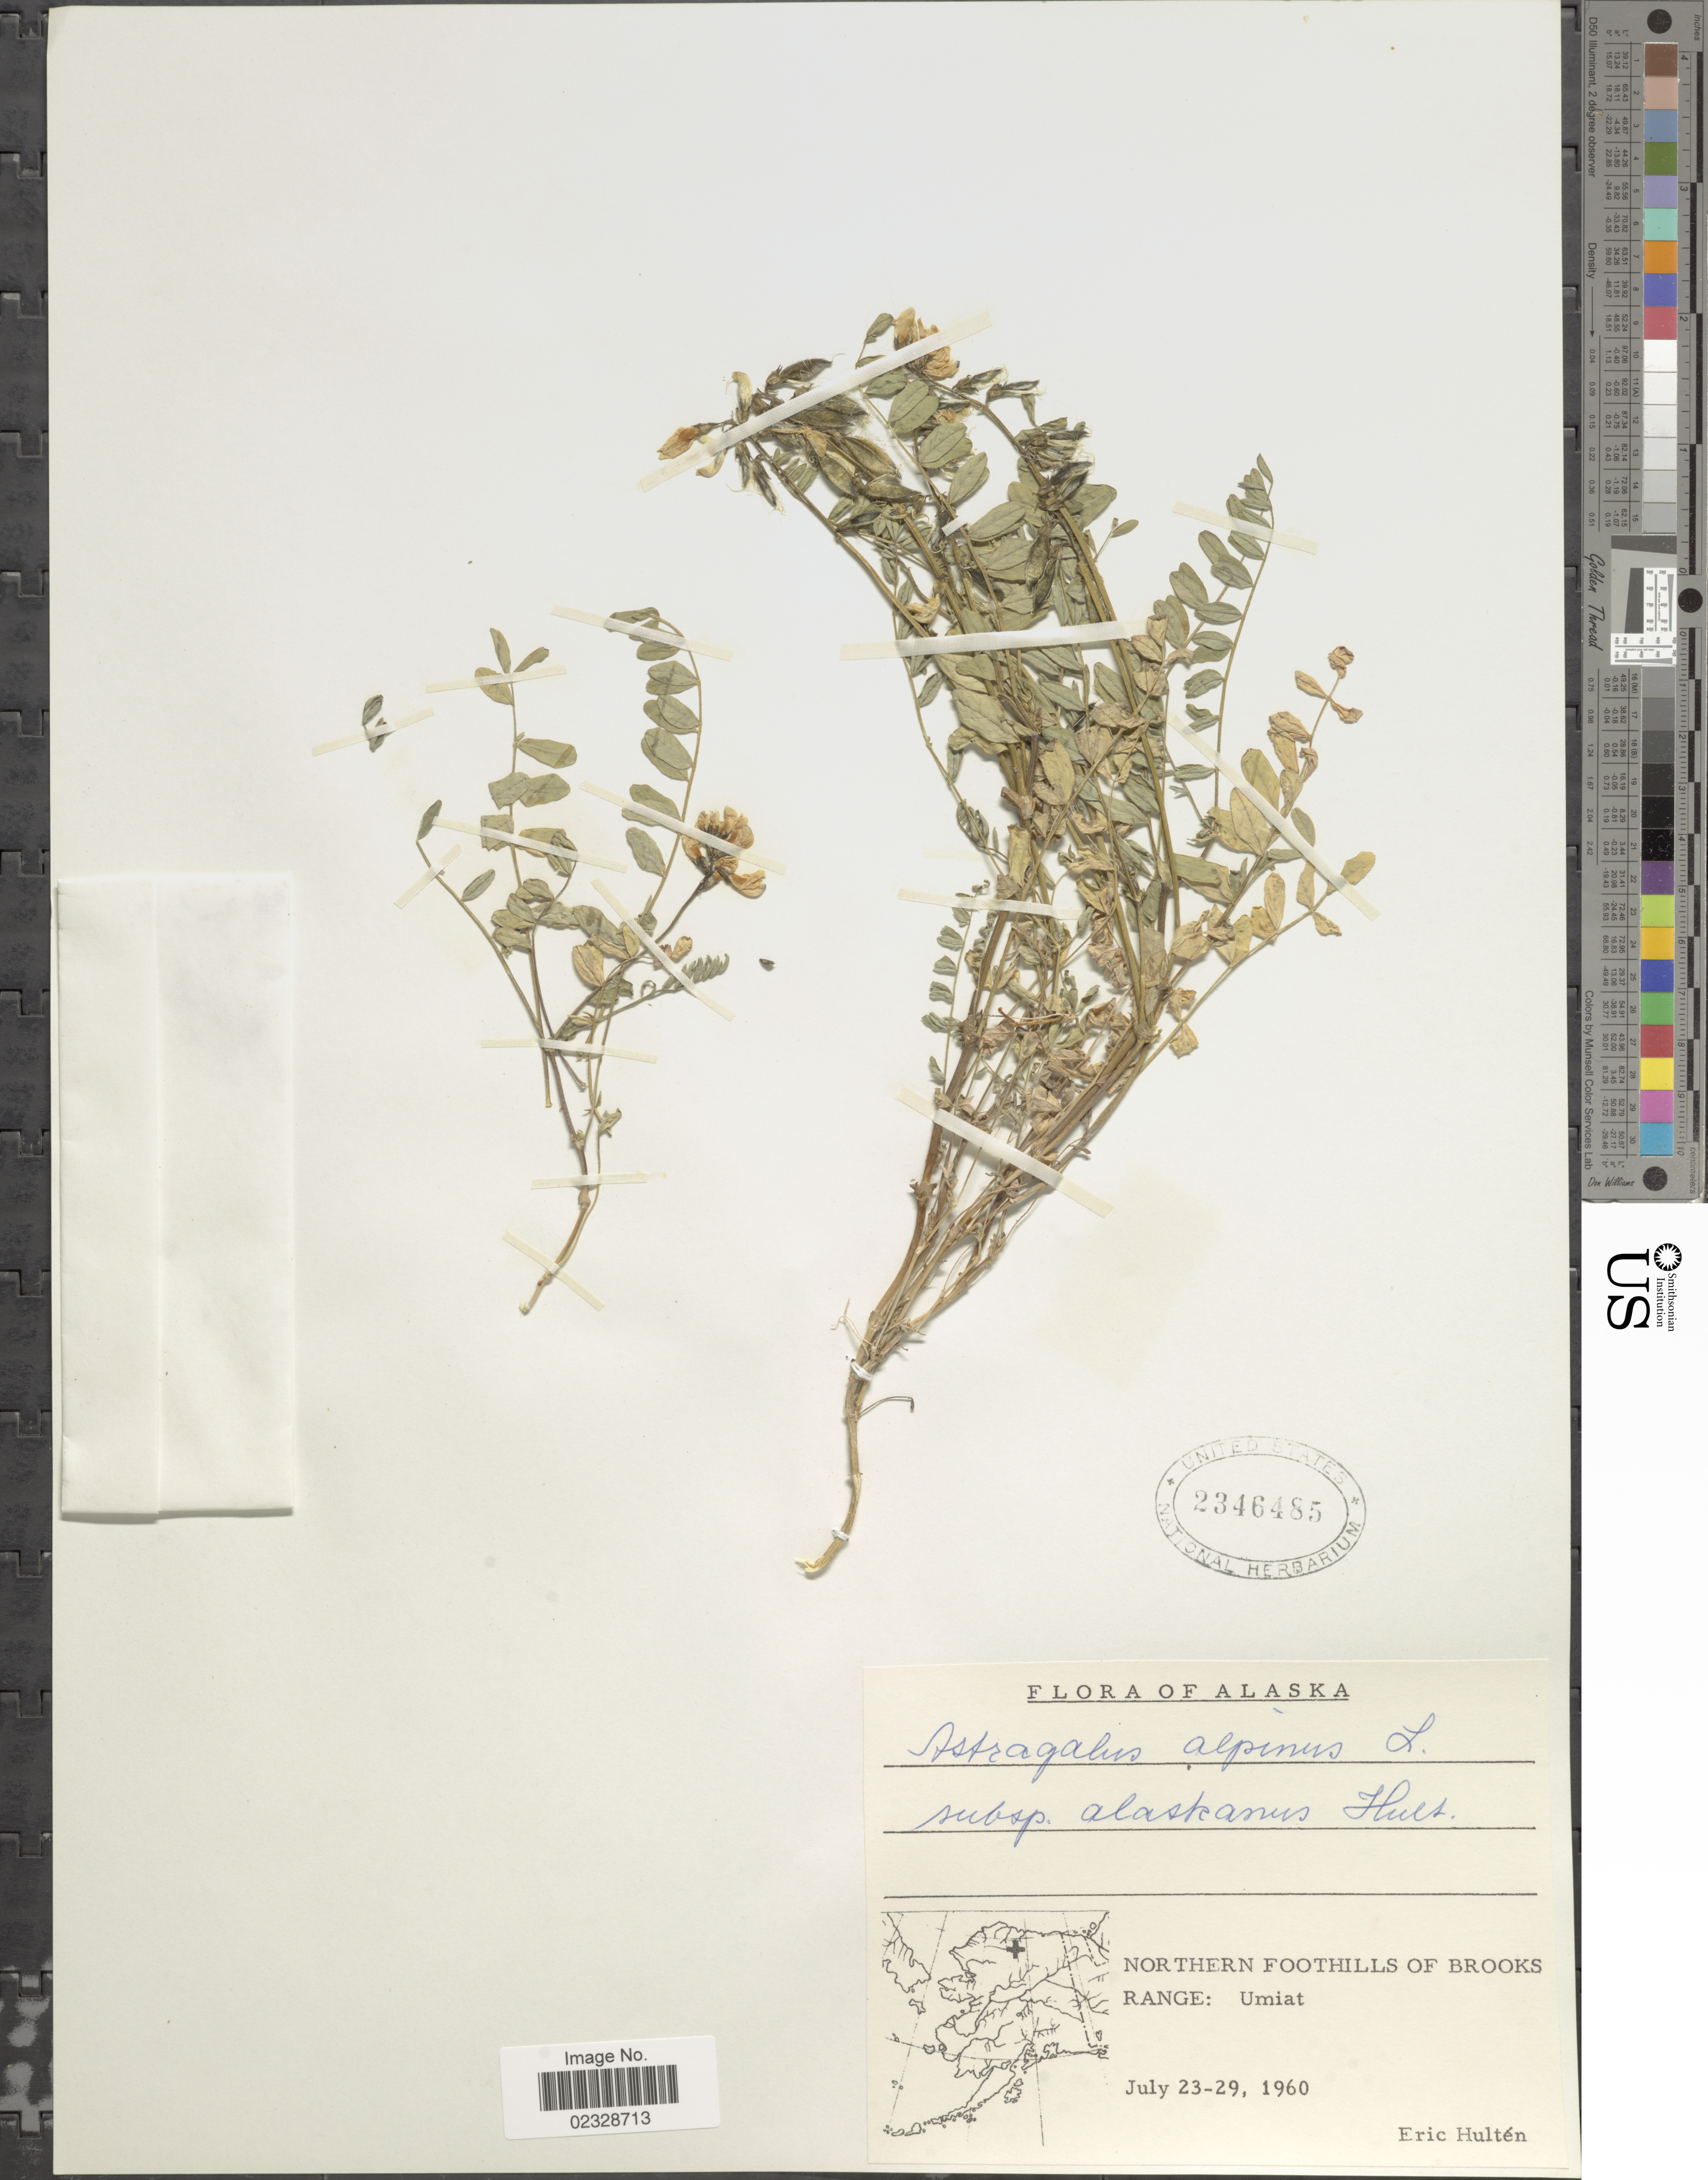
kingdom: Plantae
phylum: Tracheophyta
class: Magnoliopsida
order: Fabales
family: Fabaceae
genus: Astragalus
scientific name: Astragalus alpinus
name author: L.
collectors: E. G. Hultén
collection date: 1960-07-23/1960-07-29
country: United States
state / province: Alaska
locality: Northern Foothills of Brooks Range, Umiat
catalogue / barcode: US 2346485